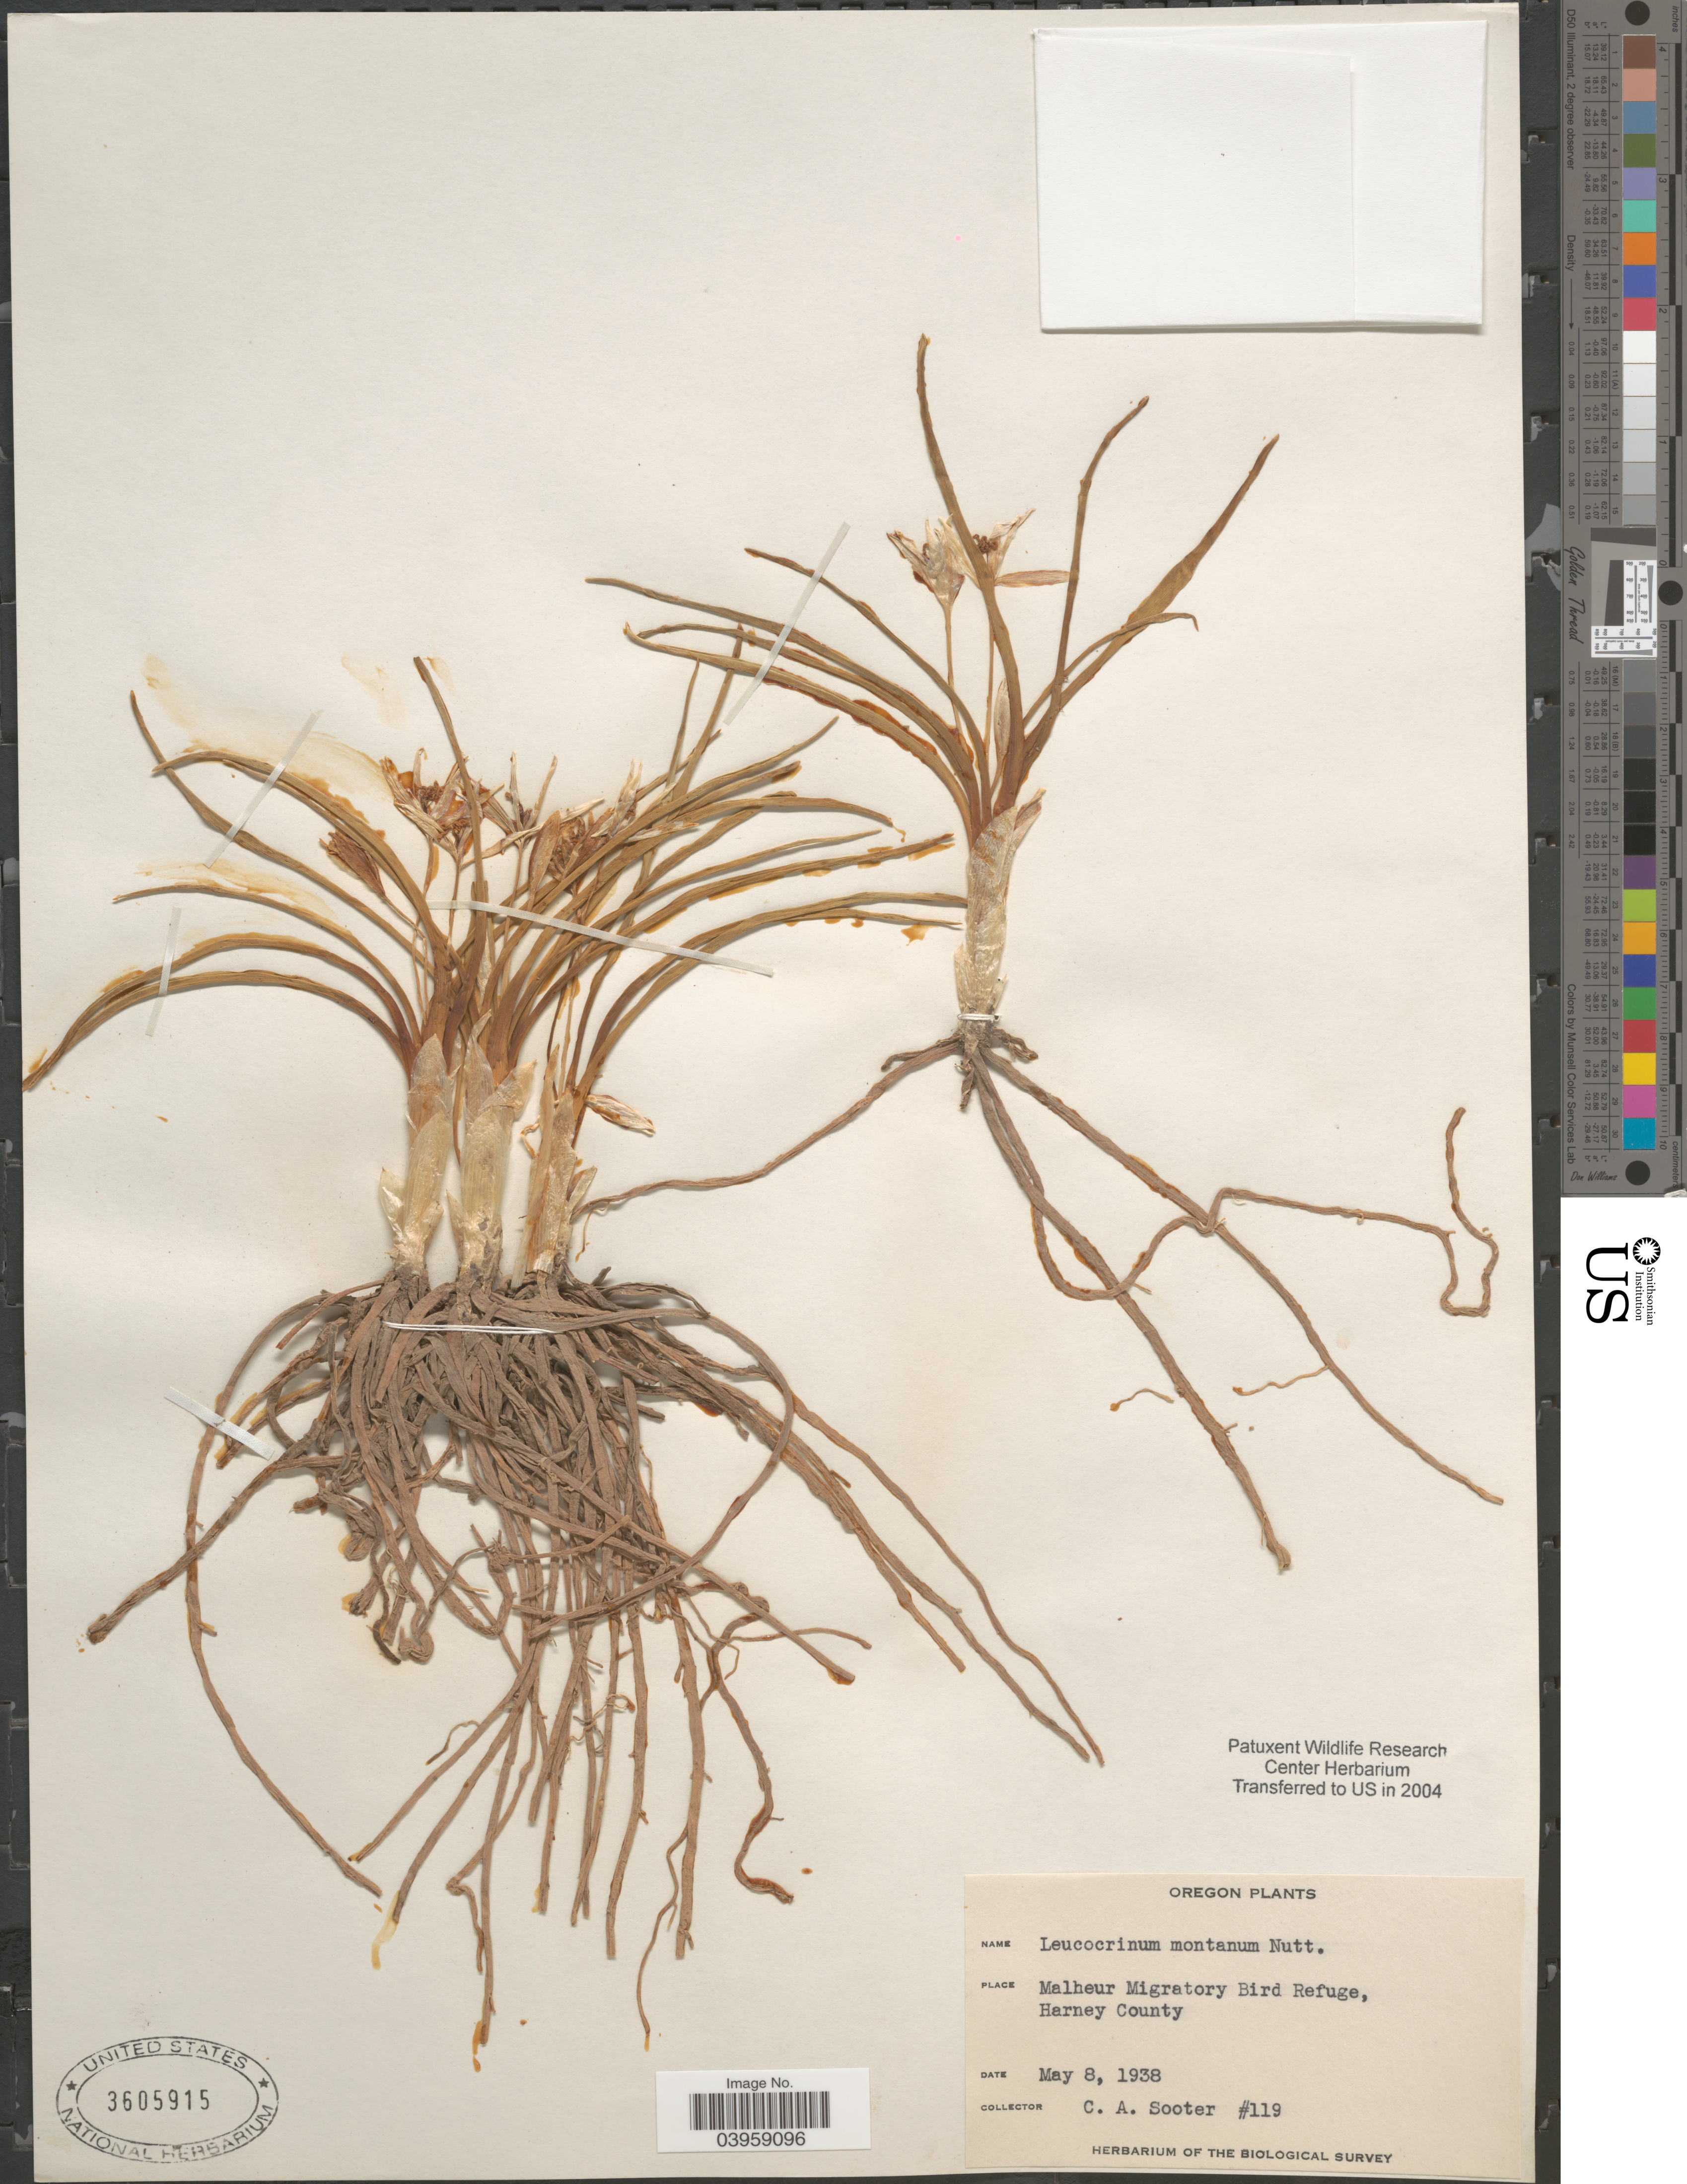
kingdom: Plantae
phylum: Tracheophyta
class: Liliopsida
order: Asparagales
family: Asparagaceae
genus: Leucocrinum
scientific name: Leucocrinum montanum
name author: Nutt.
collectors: C. Sooter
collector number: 119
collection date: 1938-05-08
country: United States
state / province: Oregon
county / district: Harney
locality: Malheur Migratory Bird Refuge, Harney County.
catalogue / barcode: US 3605915